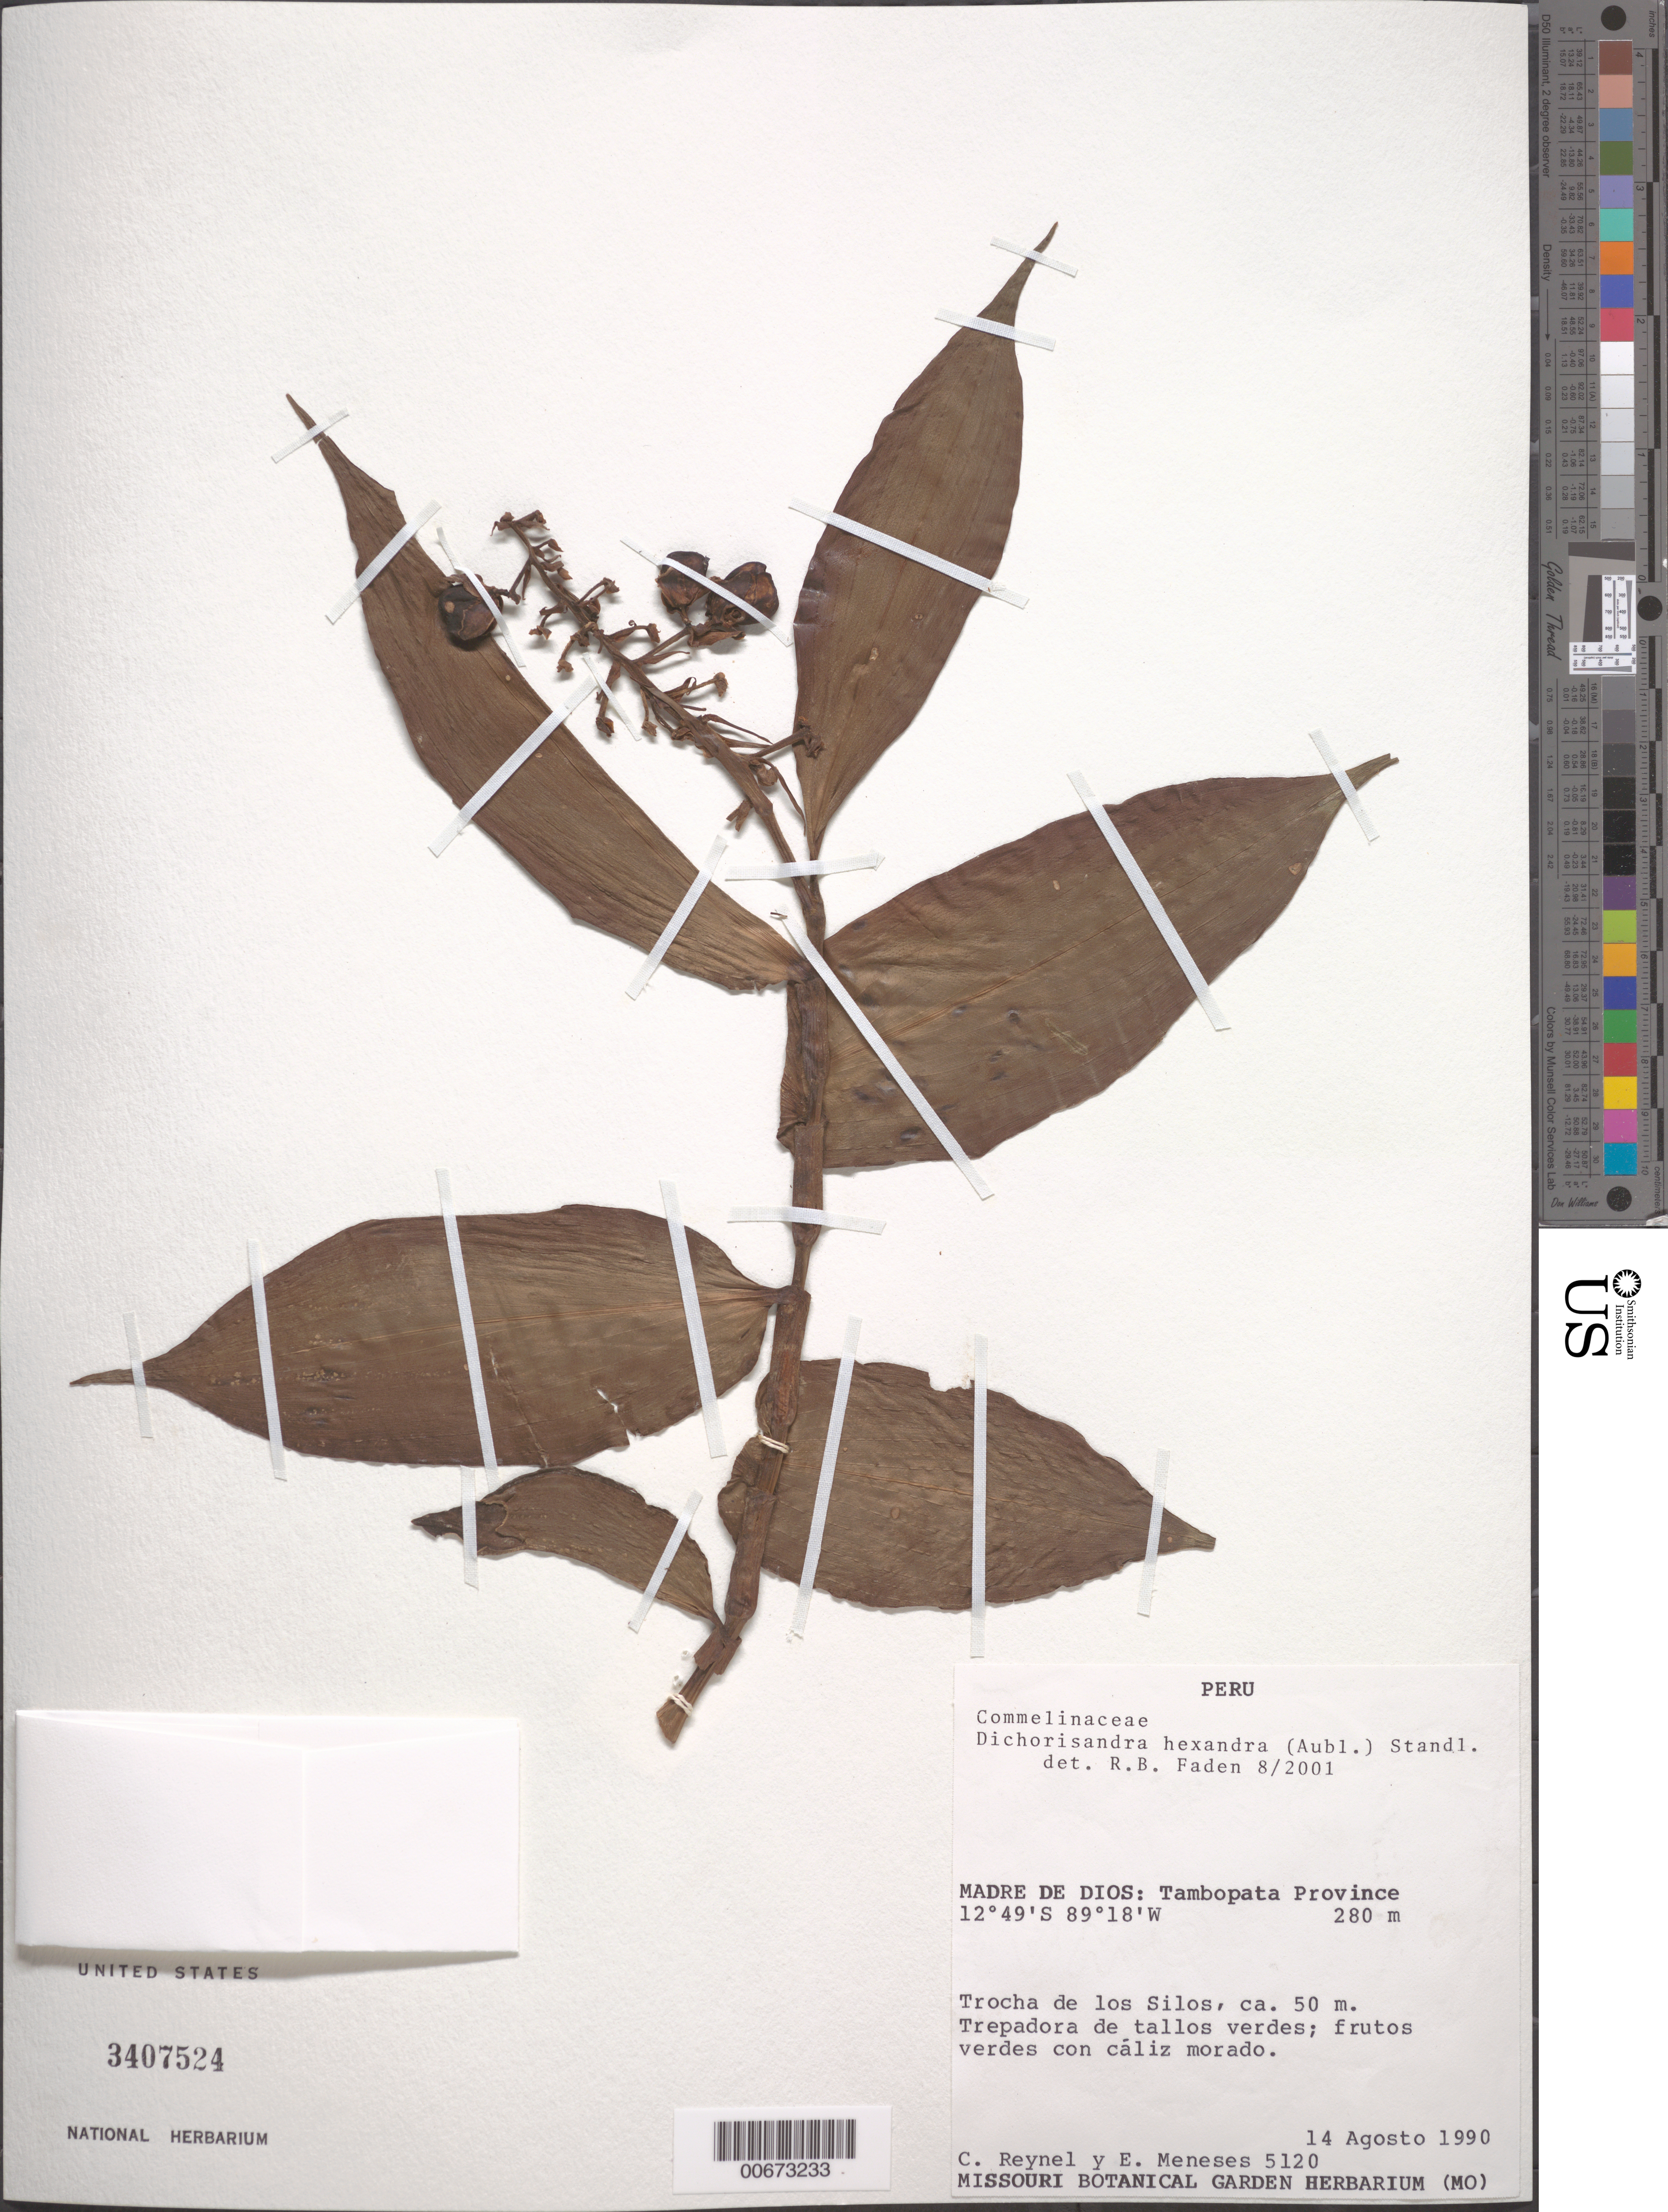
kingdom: Plantae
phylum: Tracheophyta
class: Liliopsida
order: Commelinales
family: Commelinaceae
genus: Dichorisandra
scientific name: Dichorisandra hexandra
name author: (Aubl.) Standl.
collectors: C. Reynel & E. Meneses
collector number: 5120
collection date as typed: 14 Aug 1990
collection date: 1990-08-14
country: Peru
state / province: Madre de Dios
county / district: Tambopata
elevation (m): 280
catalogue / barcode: US 3407524